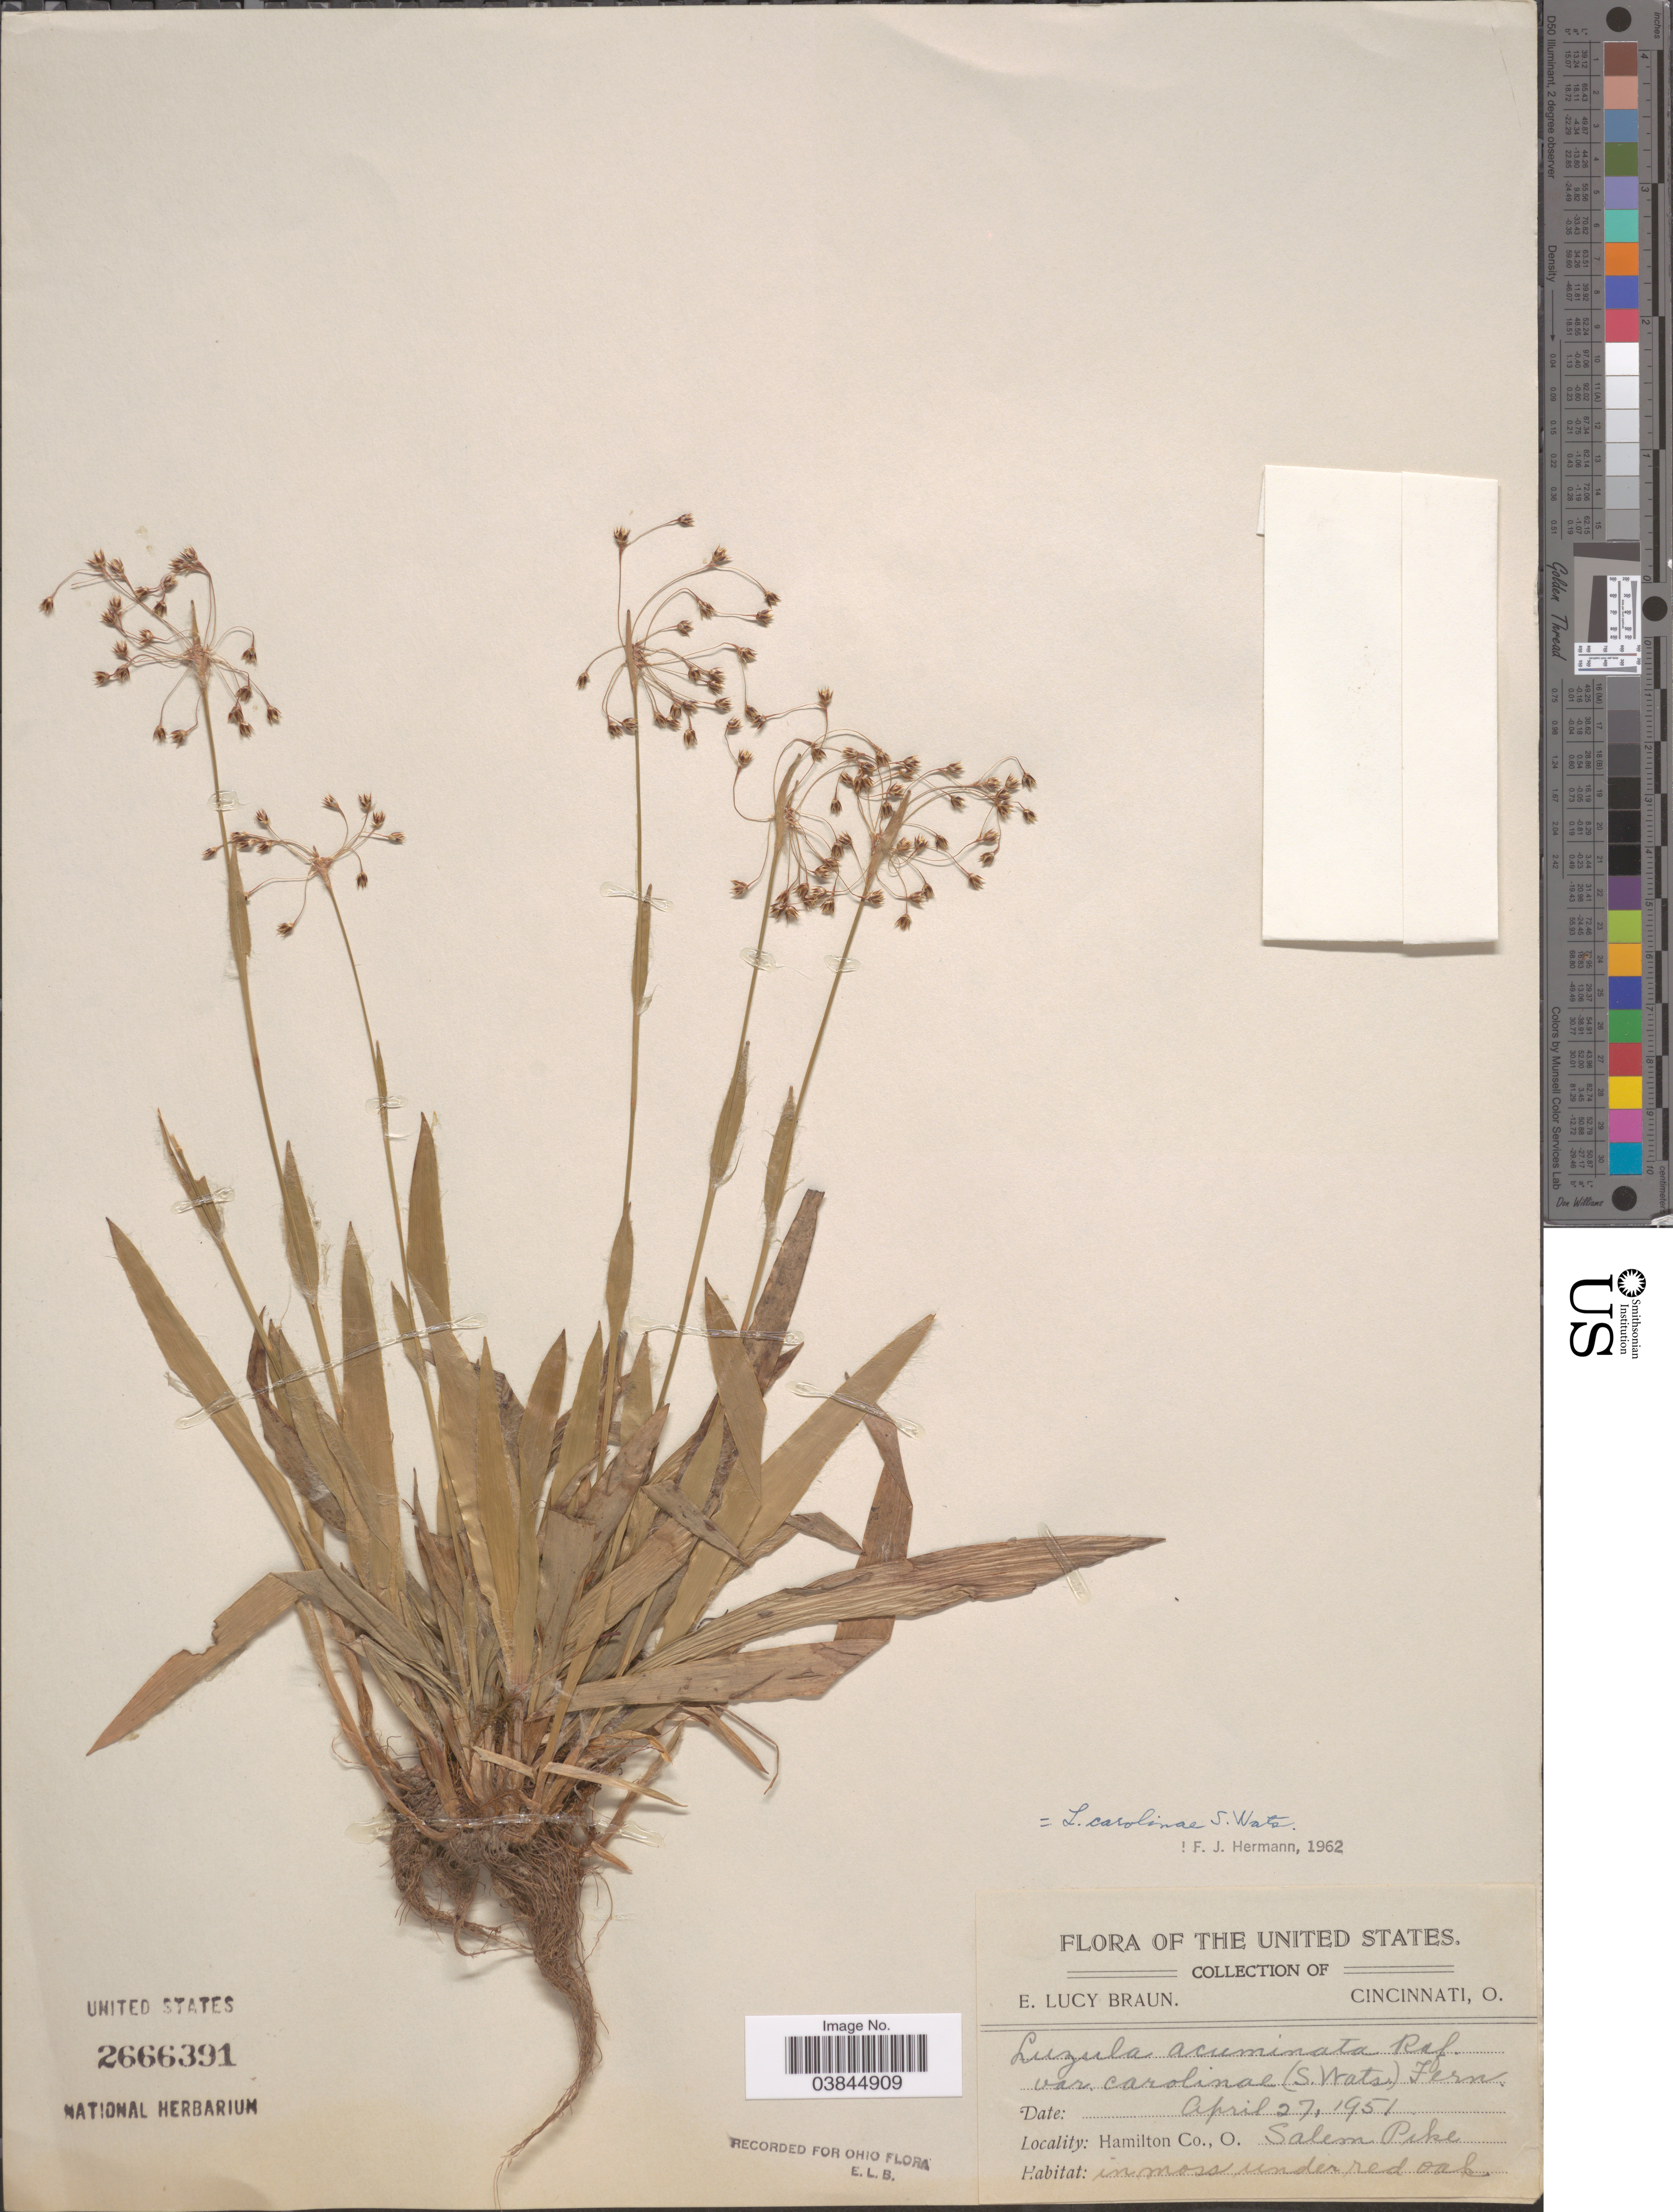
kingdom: Plantae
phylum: Tracheophyta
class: Liliopsida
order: Poales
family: Juncaceae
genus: Luzula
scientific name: Luzula acuminata var. carolinae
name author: (S. Watson) Fernald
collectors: E. L. Braun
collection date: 1951-04-27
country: United States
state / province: Ohio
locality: Hamilton Co. Salem Pike.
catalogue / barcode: US 2666391